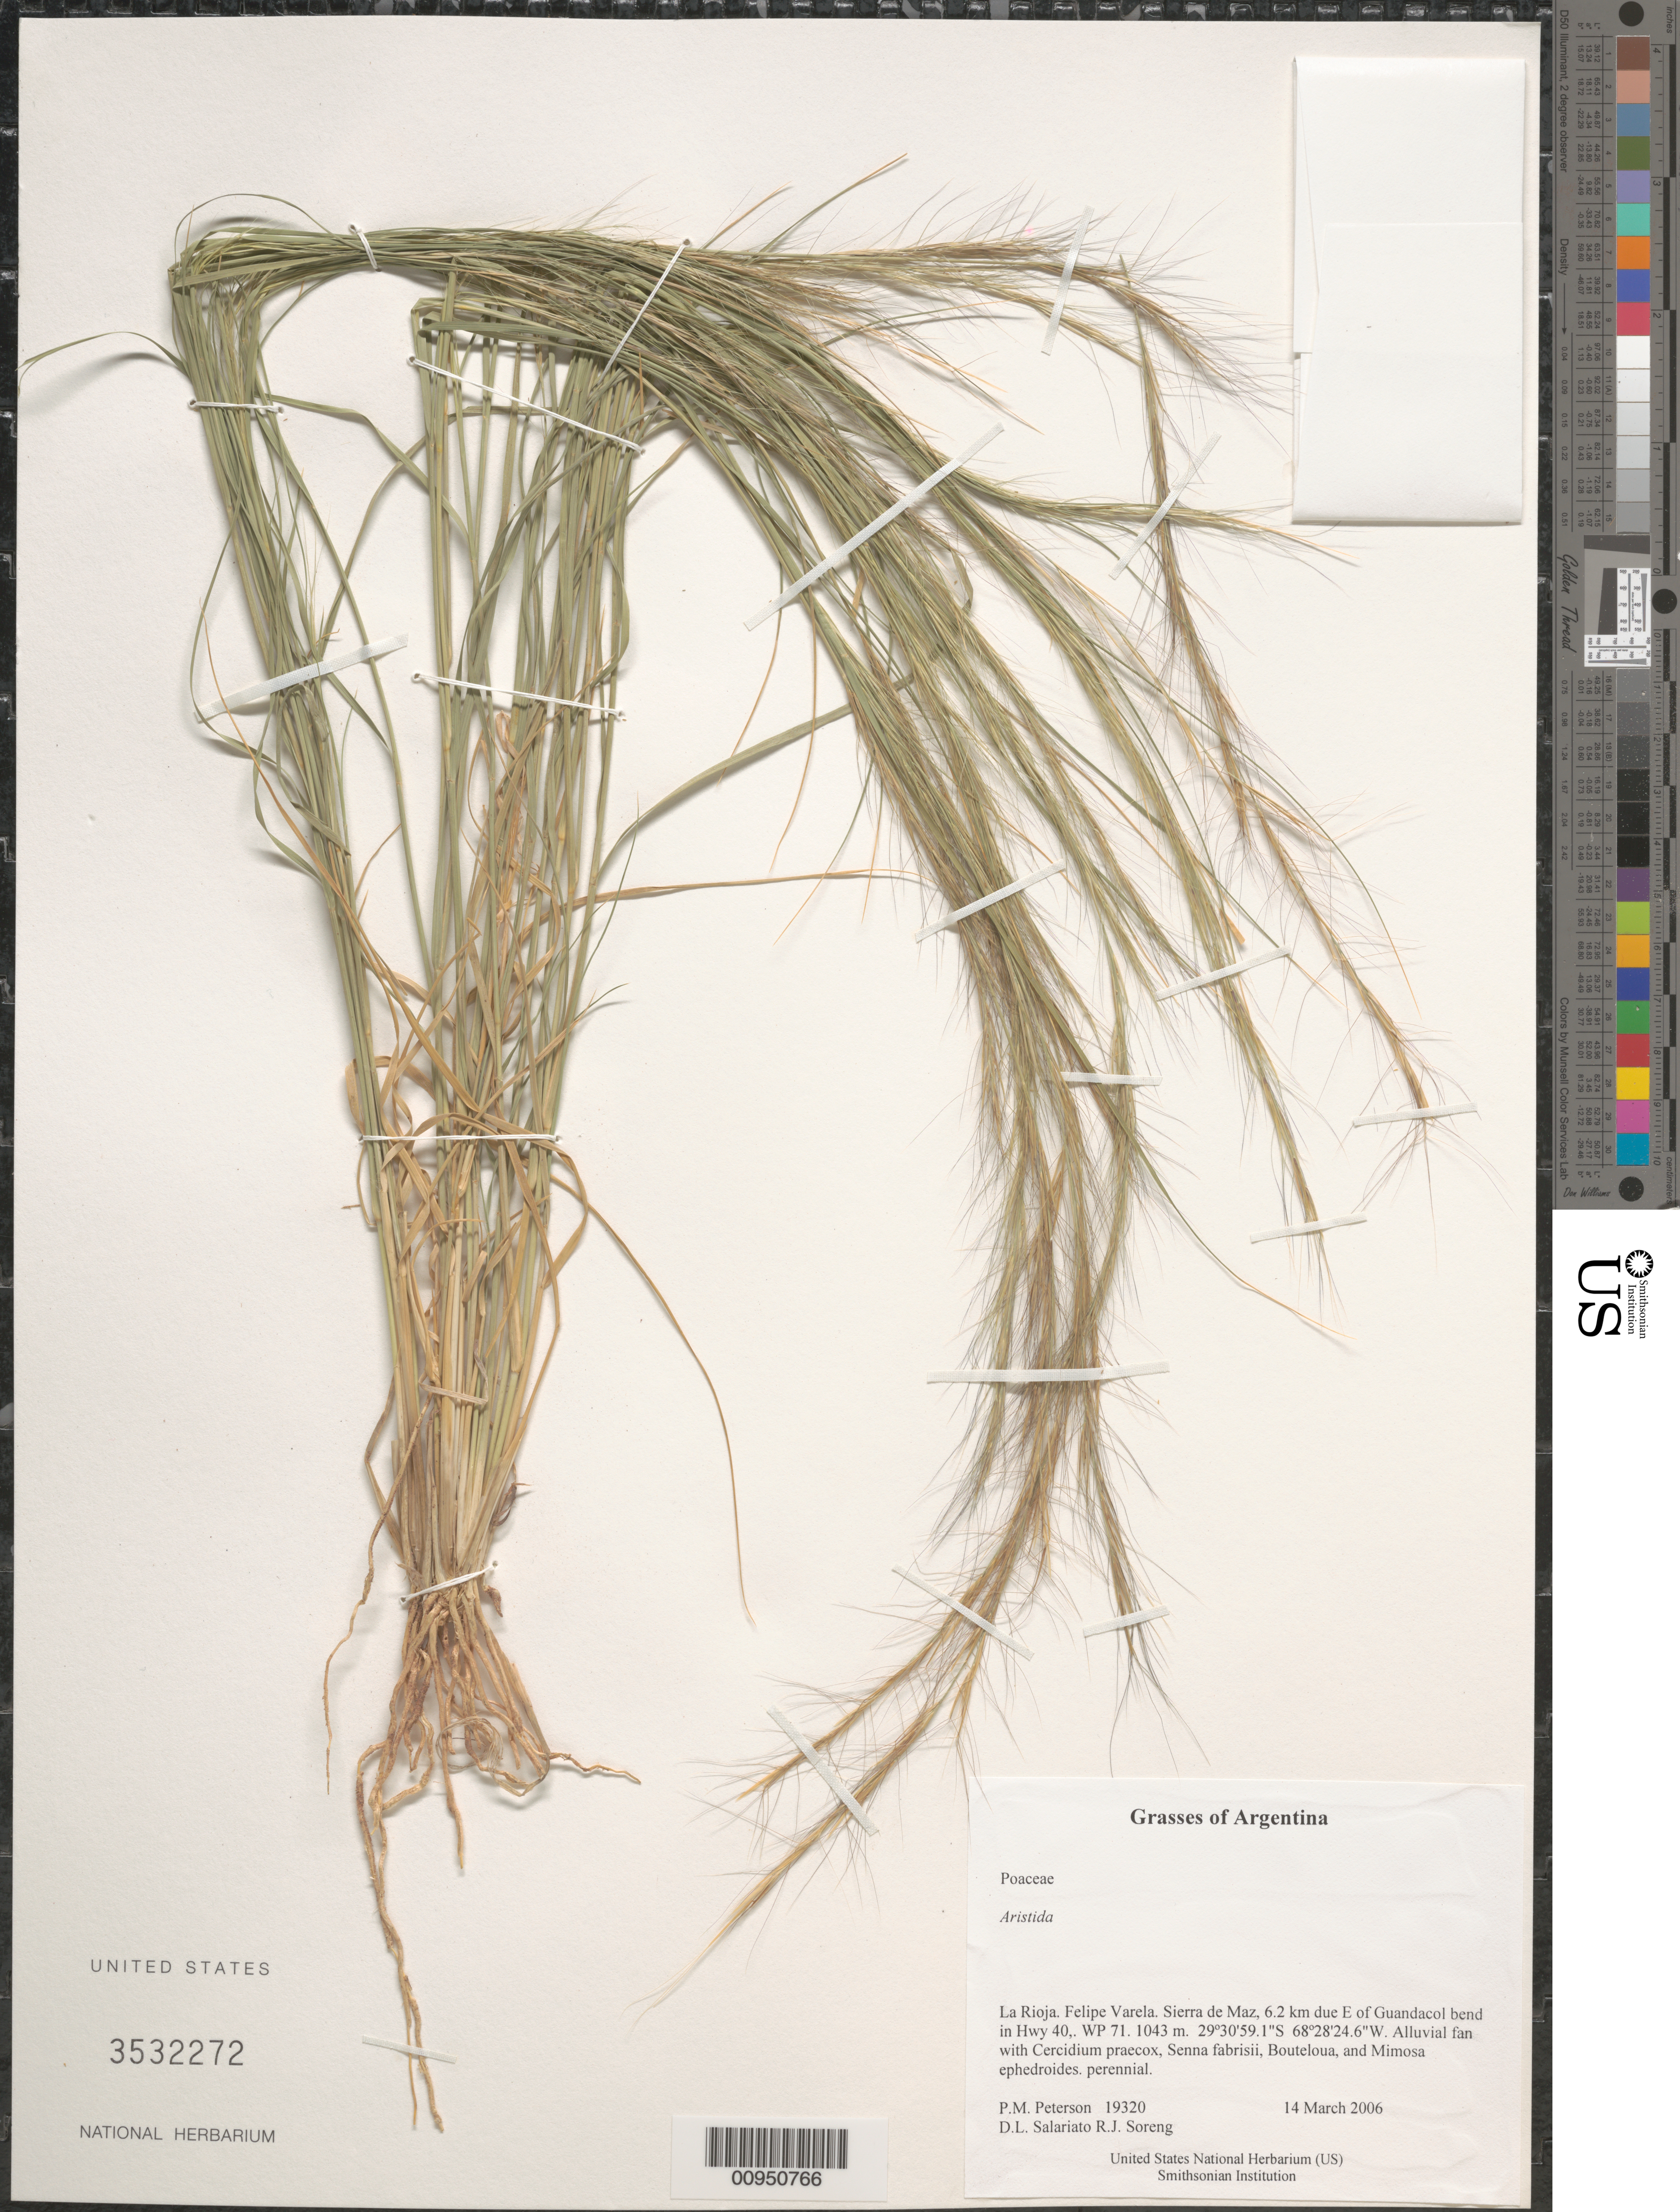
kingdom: Plantae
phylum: Tracheophyta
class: Liliopsida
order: Poales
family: Poaceae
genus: Aristida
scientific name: Aristida sp.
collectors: P. M. Peterson, R. J. Soreng, D. Salariato & A. Panizza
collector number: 19320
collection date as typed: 14 Mar 2006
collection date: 2006-03-14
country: Argentina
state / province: La Rioja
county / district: Felipe Varela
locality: Sierra de Maz, 6.2 km due E of Guandacol bend in Hwy 40,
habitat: Alluvial fan with Cercidium praecox, Senna fabrisii, Bouteloua, and Mimosa ephedroides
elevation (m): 1043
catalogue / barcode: US 3532272